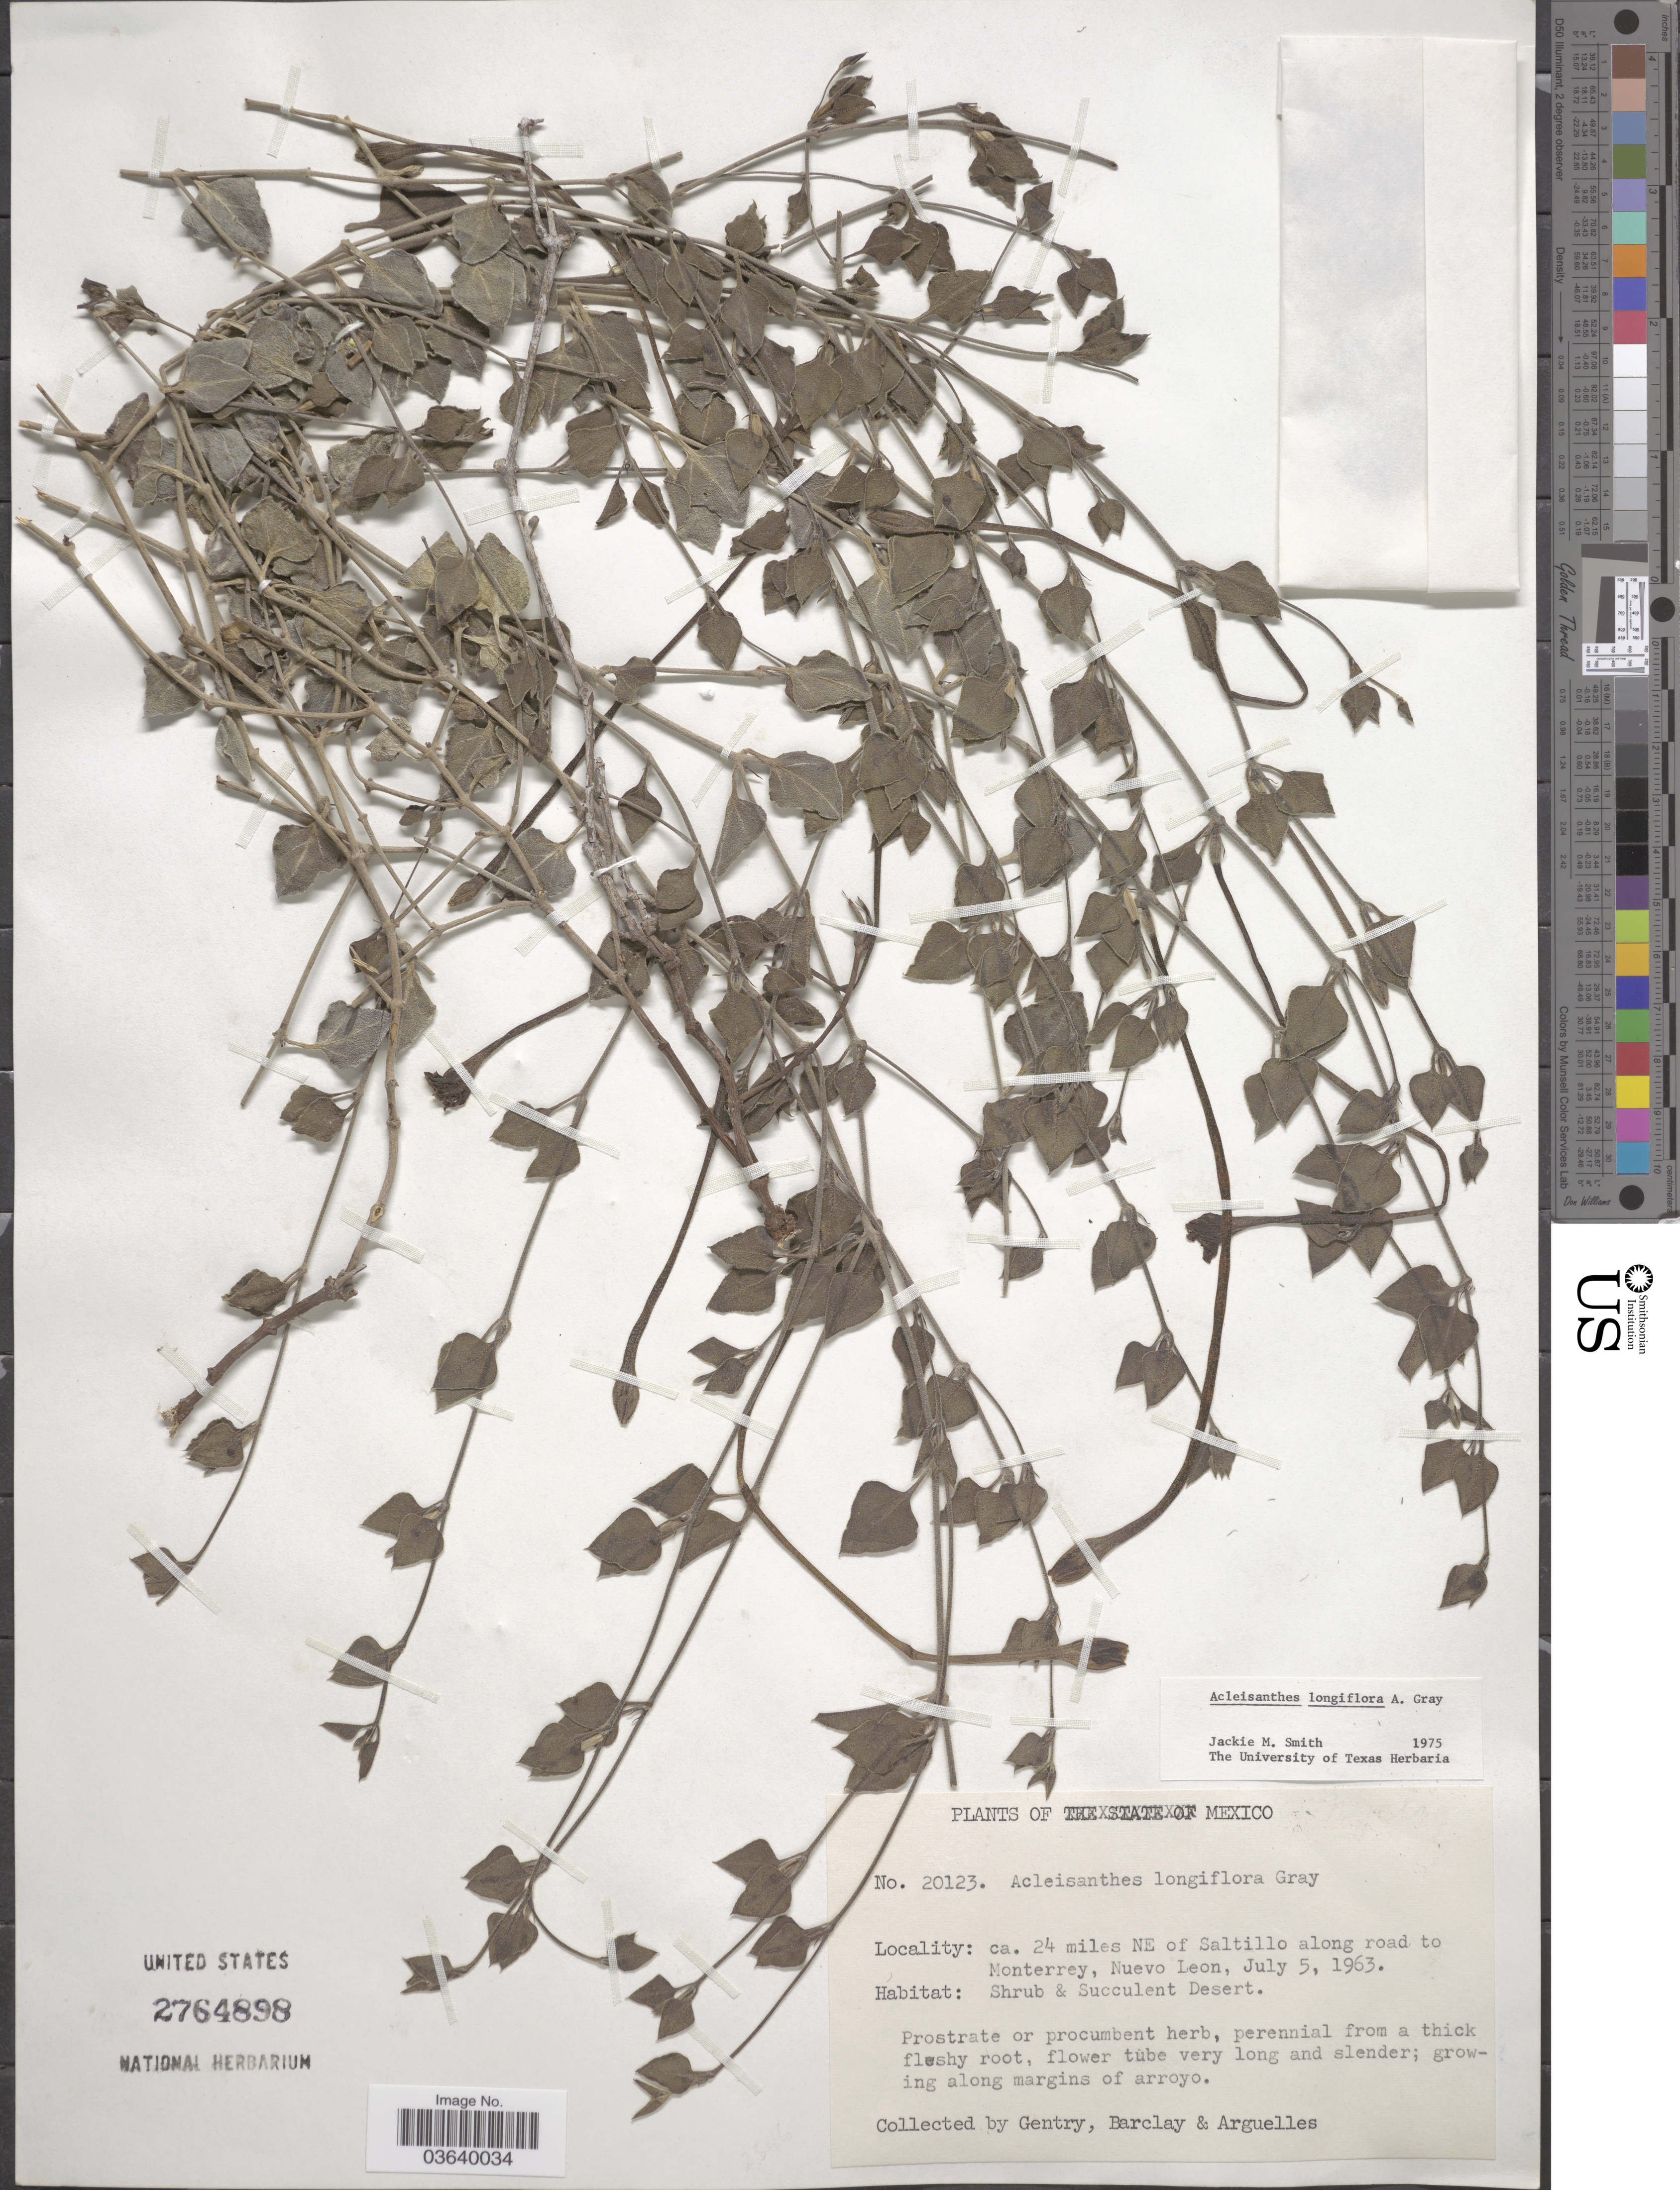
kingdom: Plantae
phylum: Tracheophyta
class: Magnoliopsida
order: Caryophyllales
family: Nyctaginaceae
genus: Acleisanthes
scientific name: Acleisanthes longiflora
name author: A. Gray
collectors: Gentry, --, -- Barclay & Arguelles, --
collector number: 20123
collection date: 1963-07-05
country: Mexico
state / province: Nuevo León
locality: Ca. 24 miles NE of Saltillo along road to Monterrey.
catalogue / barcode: US 2764898